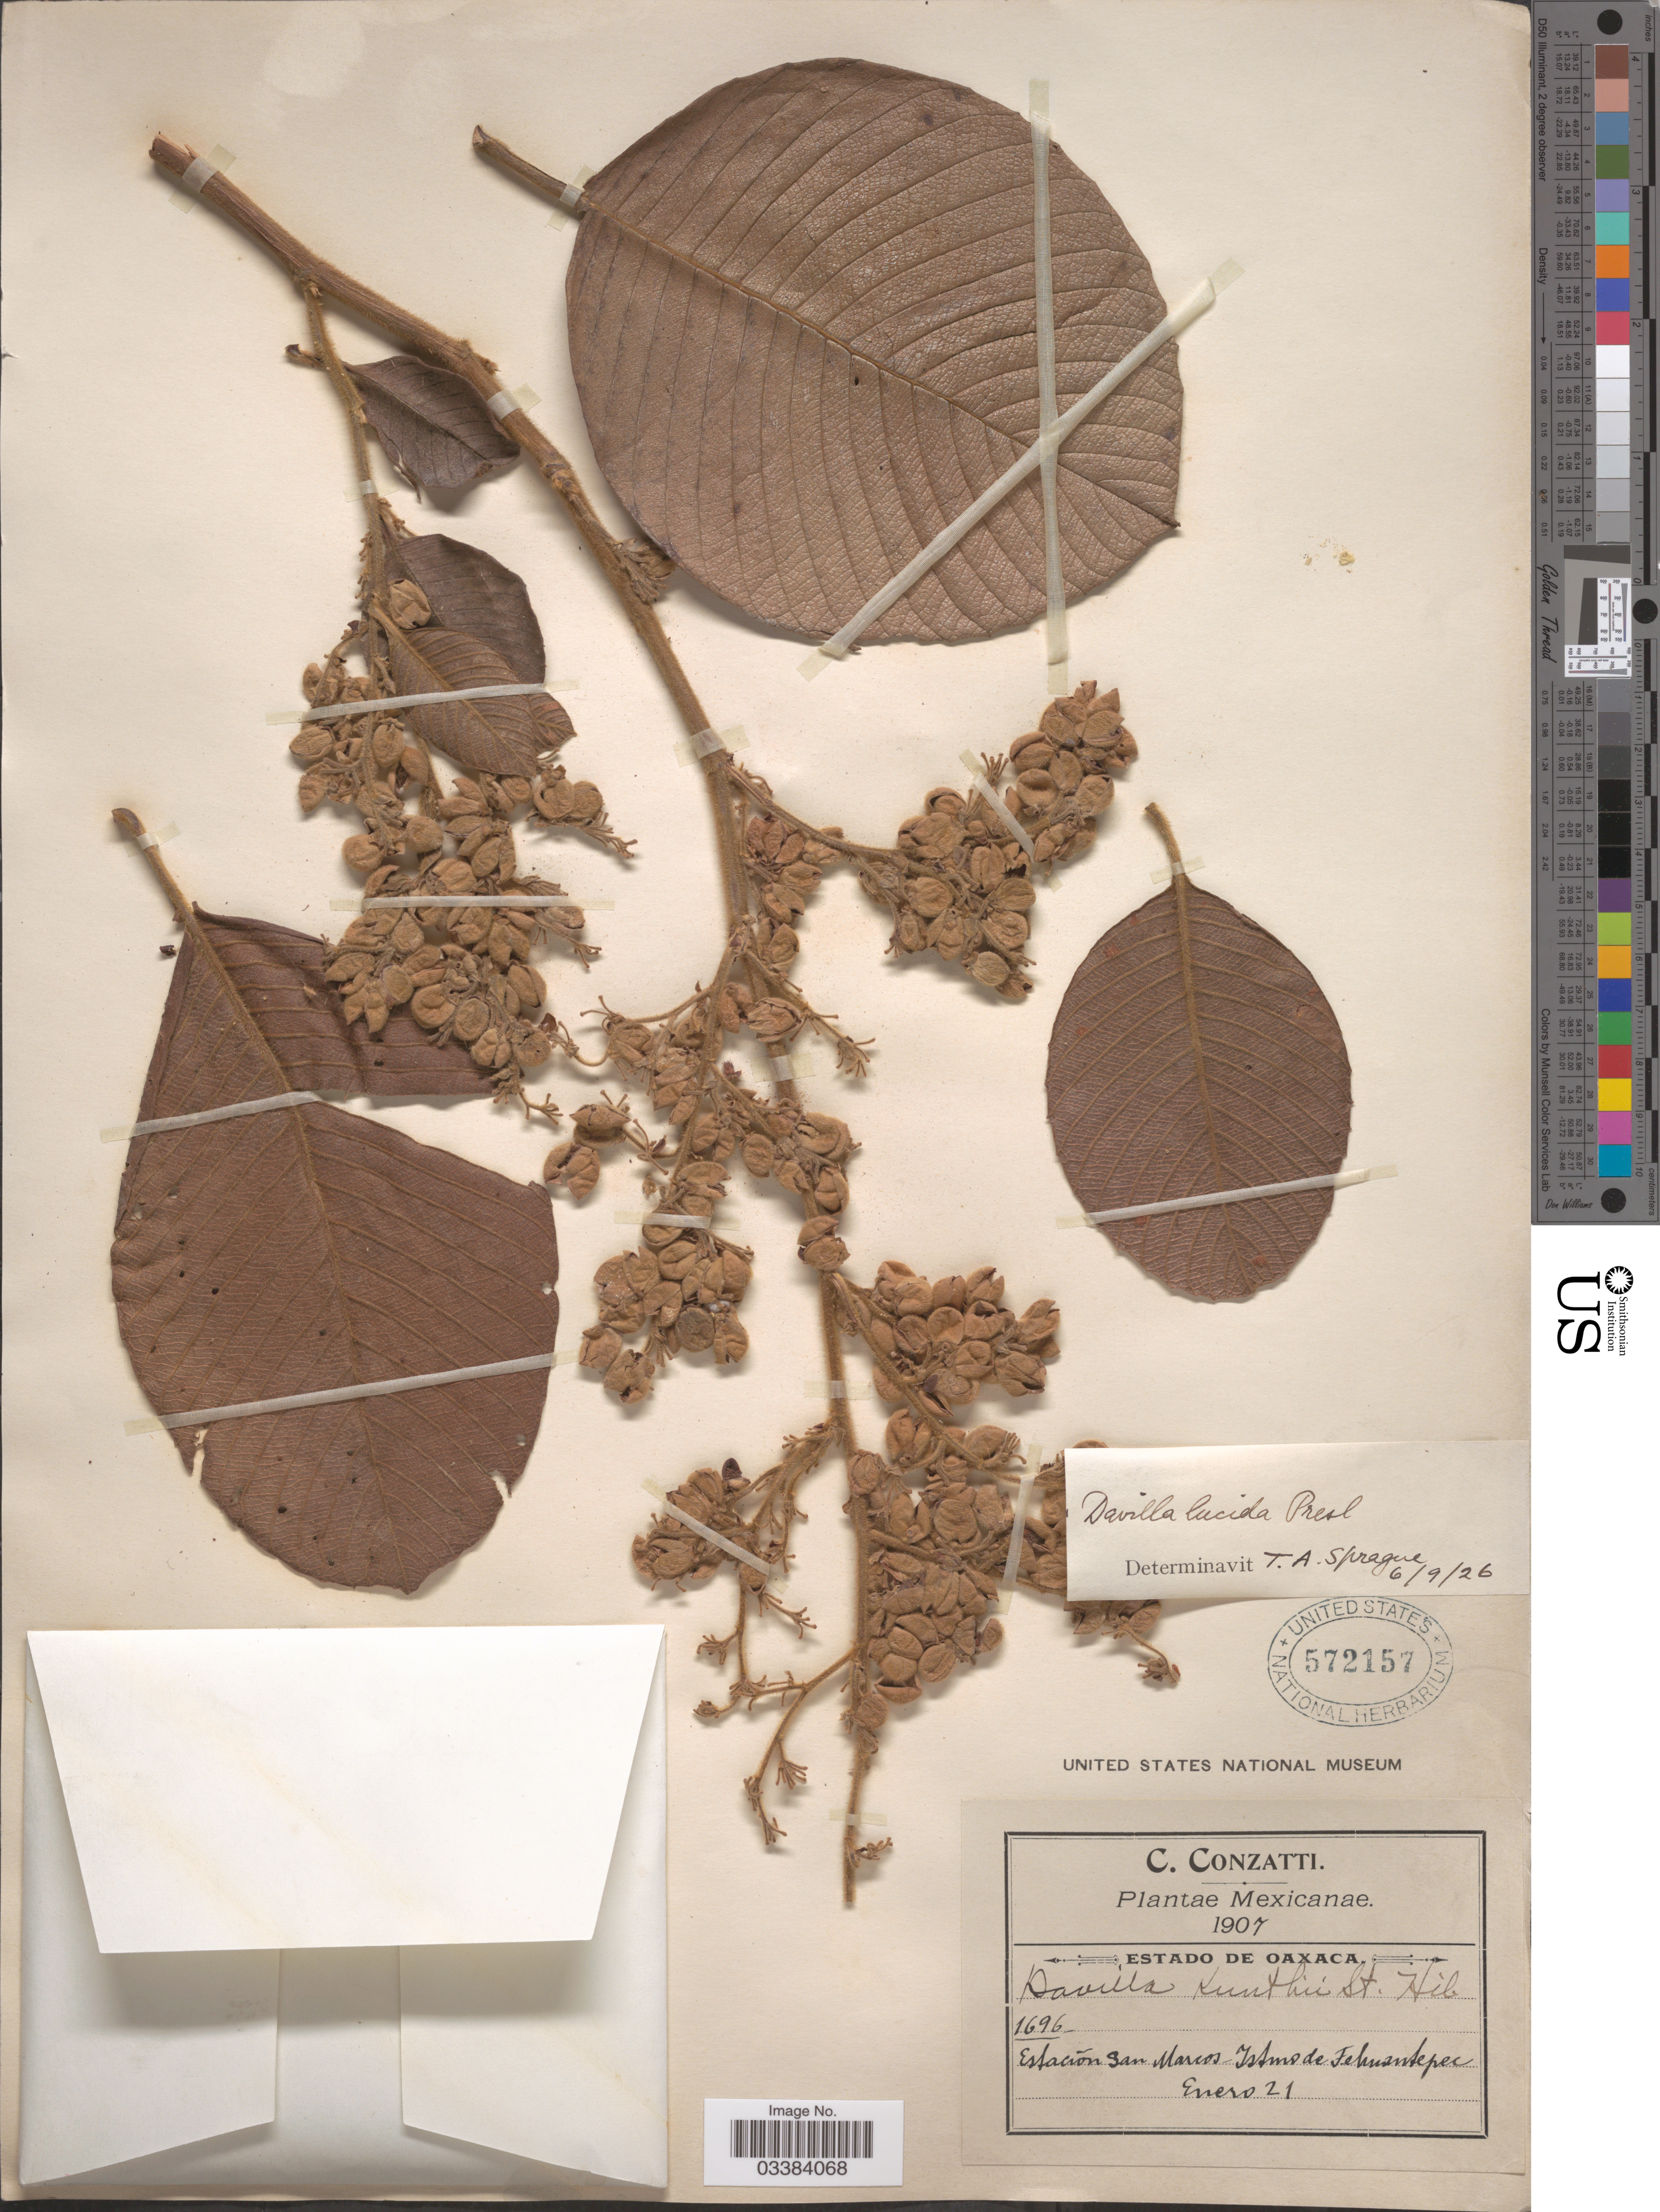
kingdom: Plantae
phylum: Tracheophyta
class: Magnoliopsida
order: Dilleniales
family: Dilleniaceae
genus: Davilla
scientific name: Davilla kunthii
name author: A. St.-Hil.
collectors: C. Conzatti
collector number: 1696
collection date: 1907-01-21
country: Mexico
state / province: Oaxaca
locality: Estación San marcos-Istmo de Tehuantepec.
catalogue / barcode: US 572157